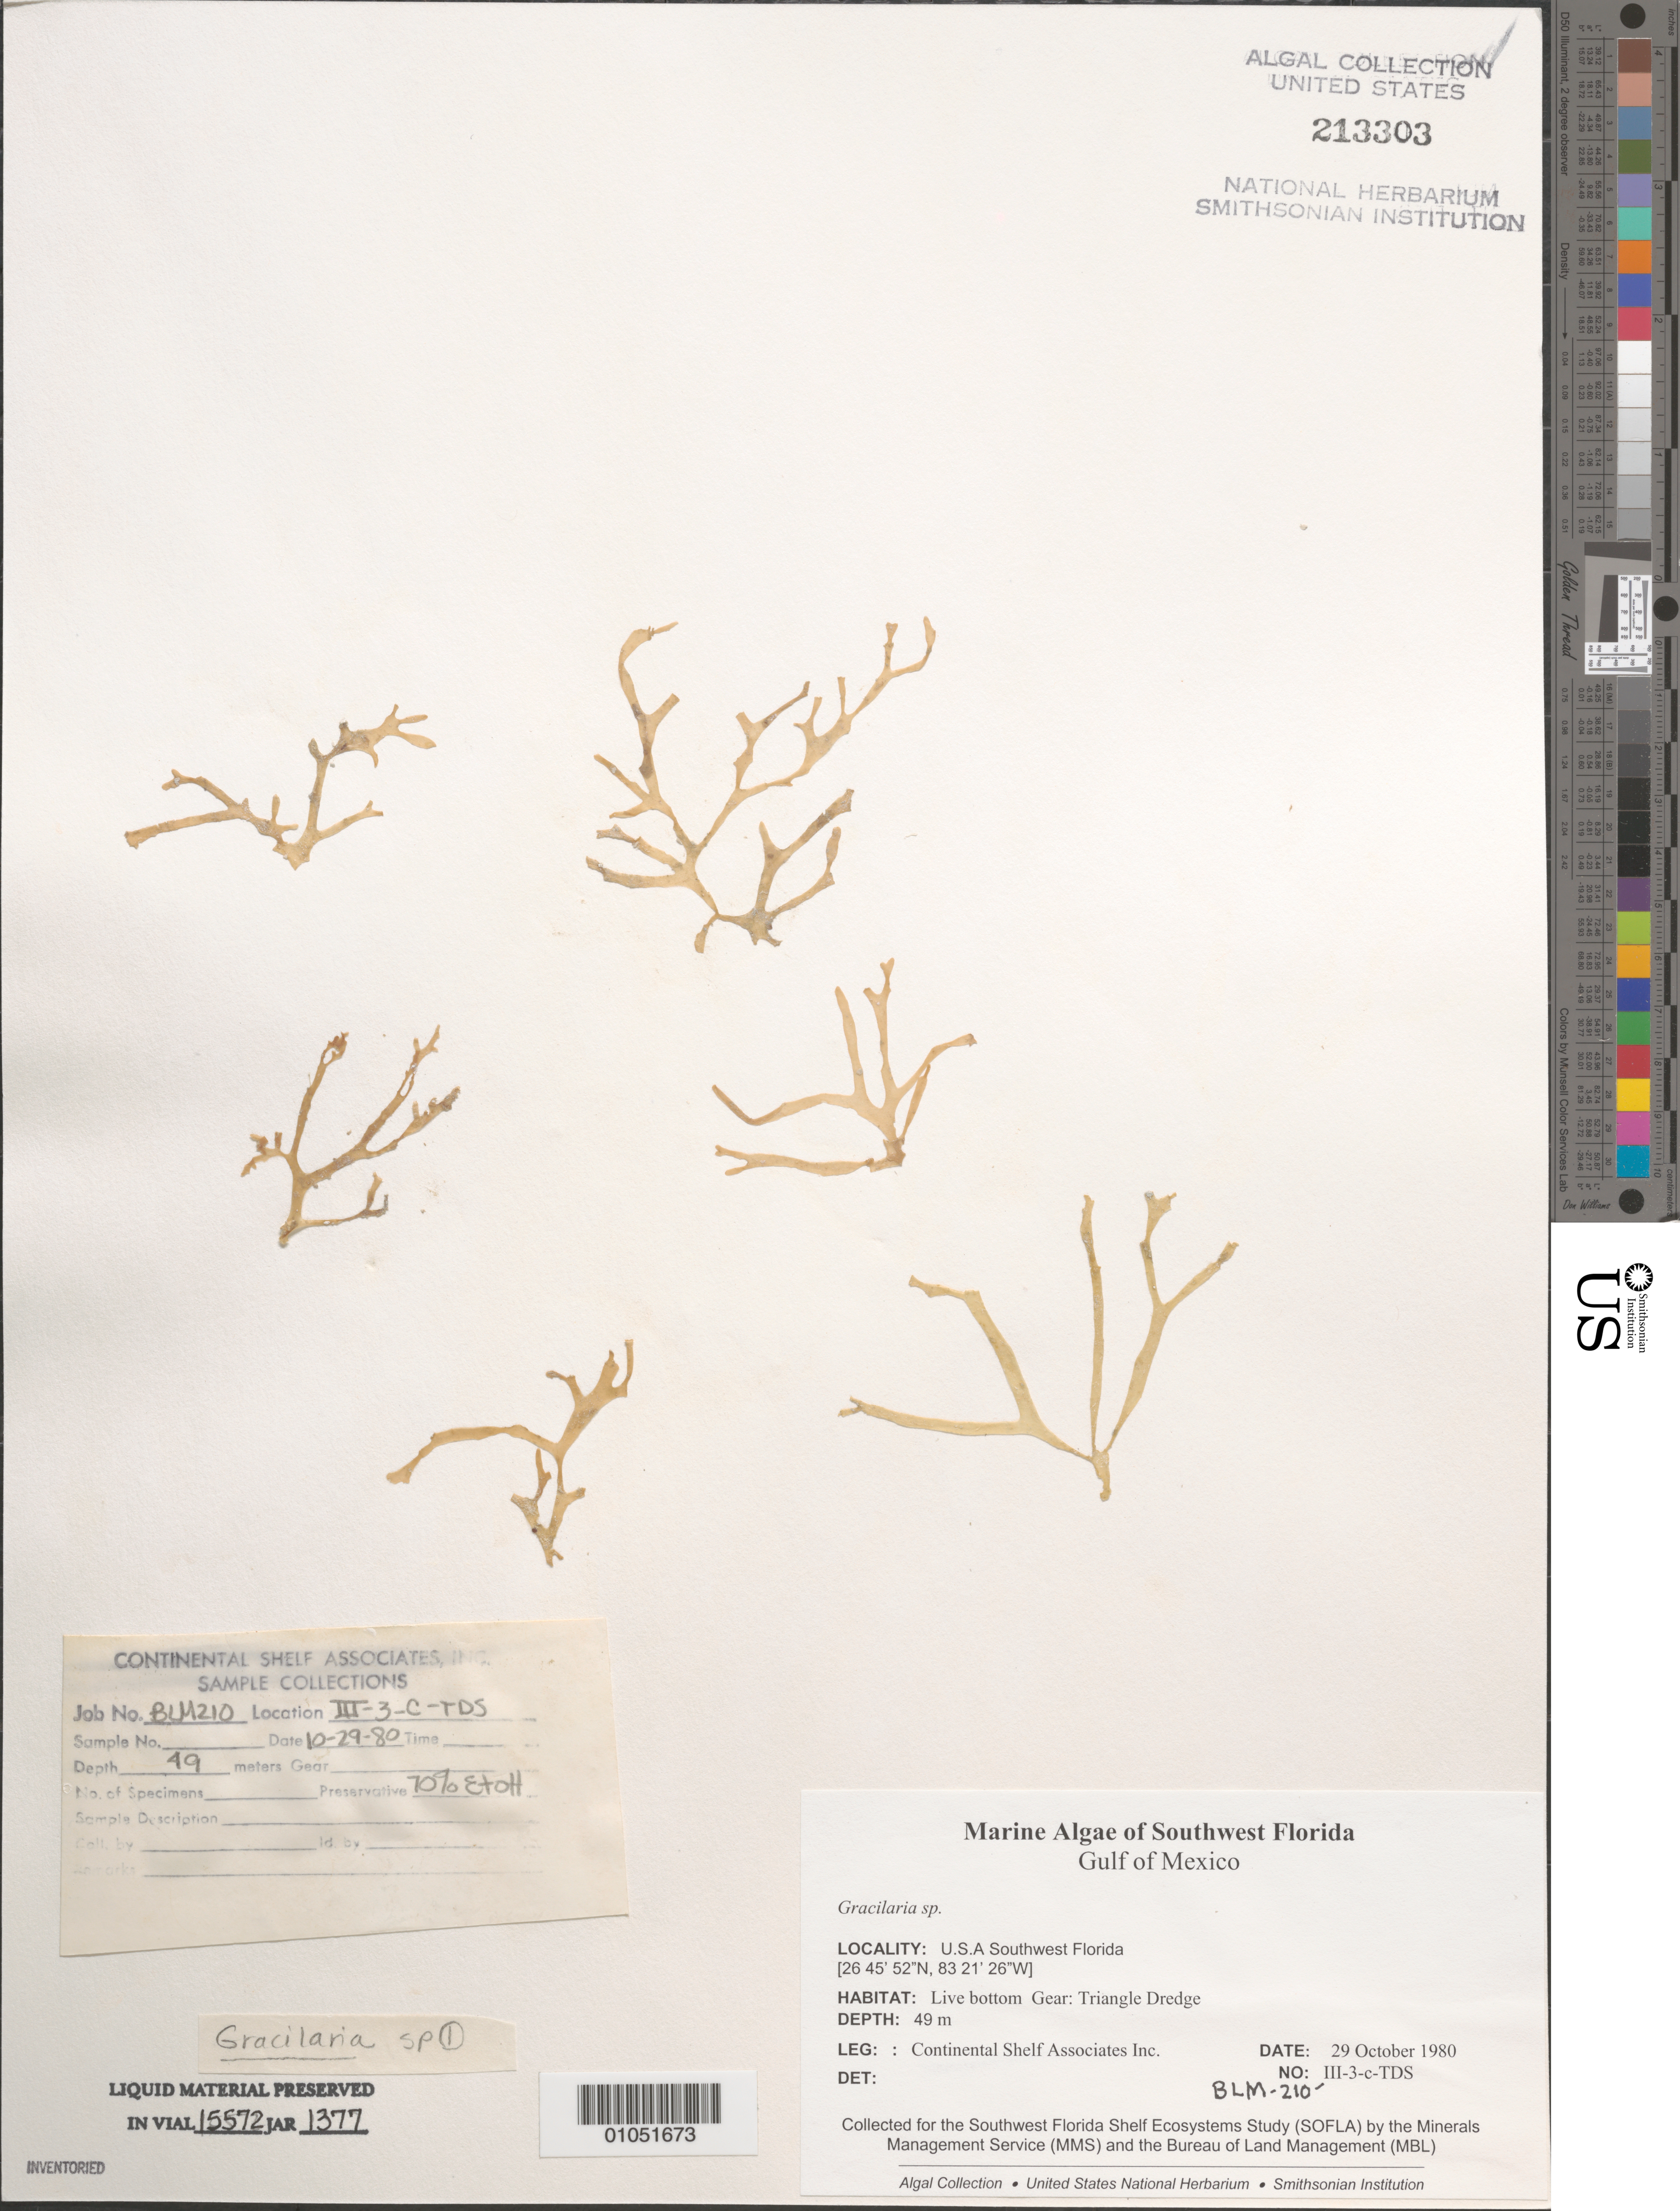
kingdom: Plantae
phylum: Rhodophyta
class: Florideophyceae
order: Gracilariales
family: Gracilariaceae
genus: Gracilaria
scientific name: Gracilaria sp.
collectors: Continental Shelf Associates for the MMS/BLM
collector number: BLM-210-III-3-C-TDS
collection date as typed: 29 Oct 1980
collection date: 1980-10-29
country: United States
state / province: Florida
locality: Gulf of Mexico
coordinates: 26 45'52"N, 83 21'26"W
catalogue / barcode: US 213303